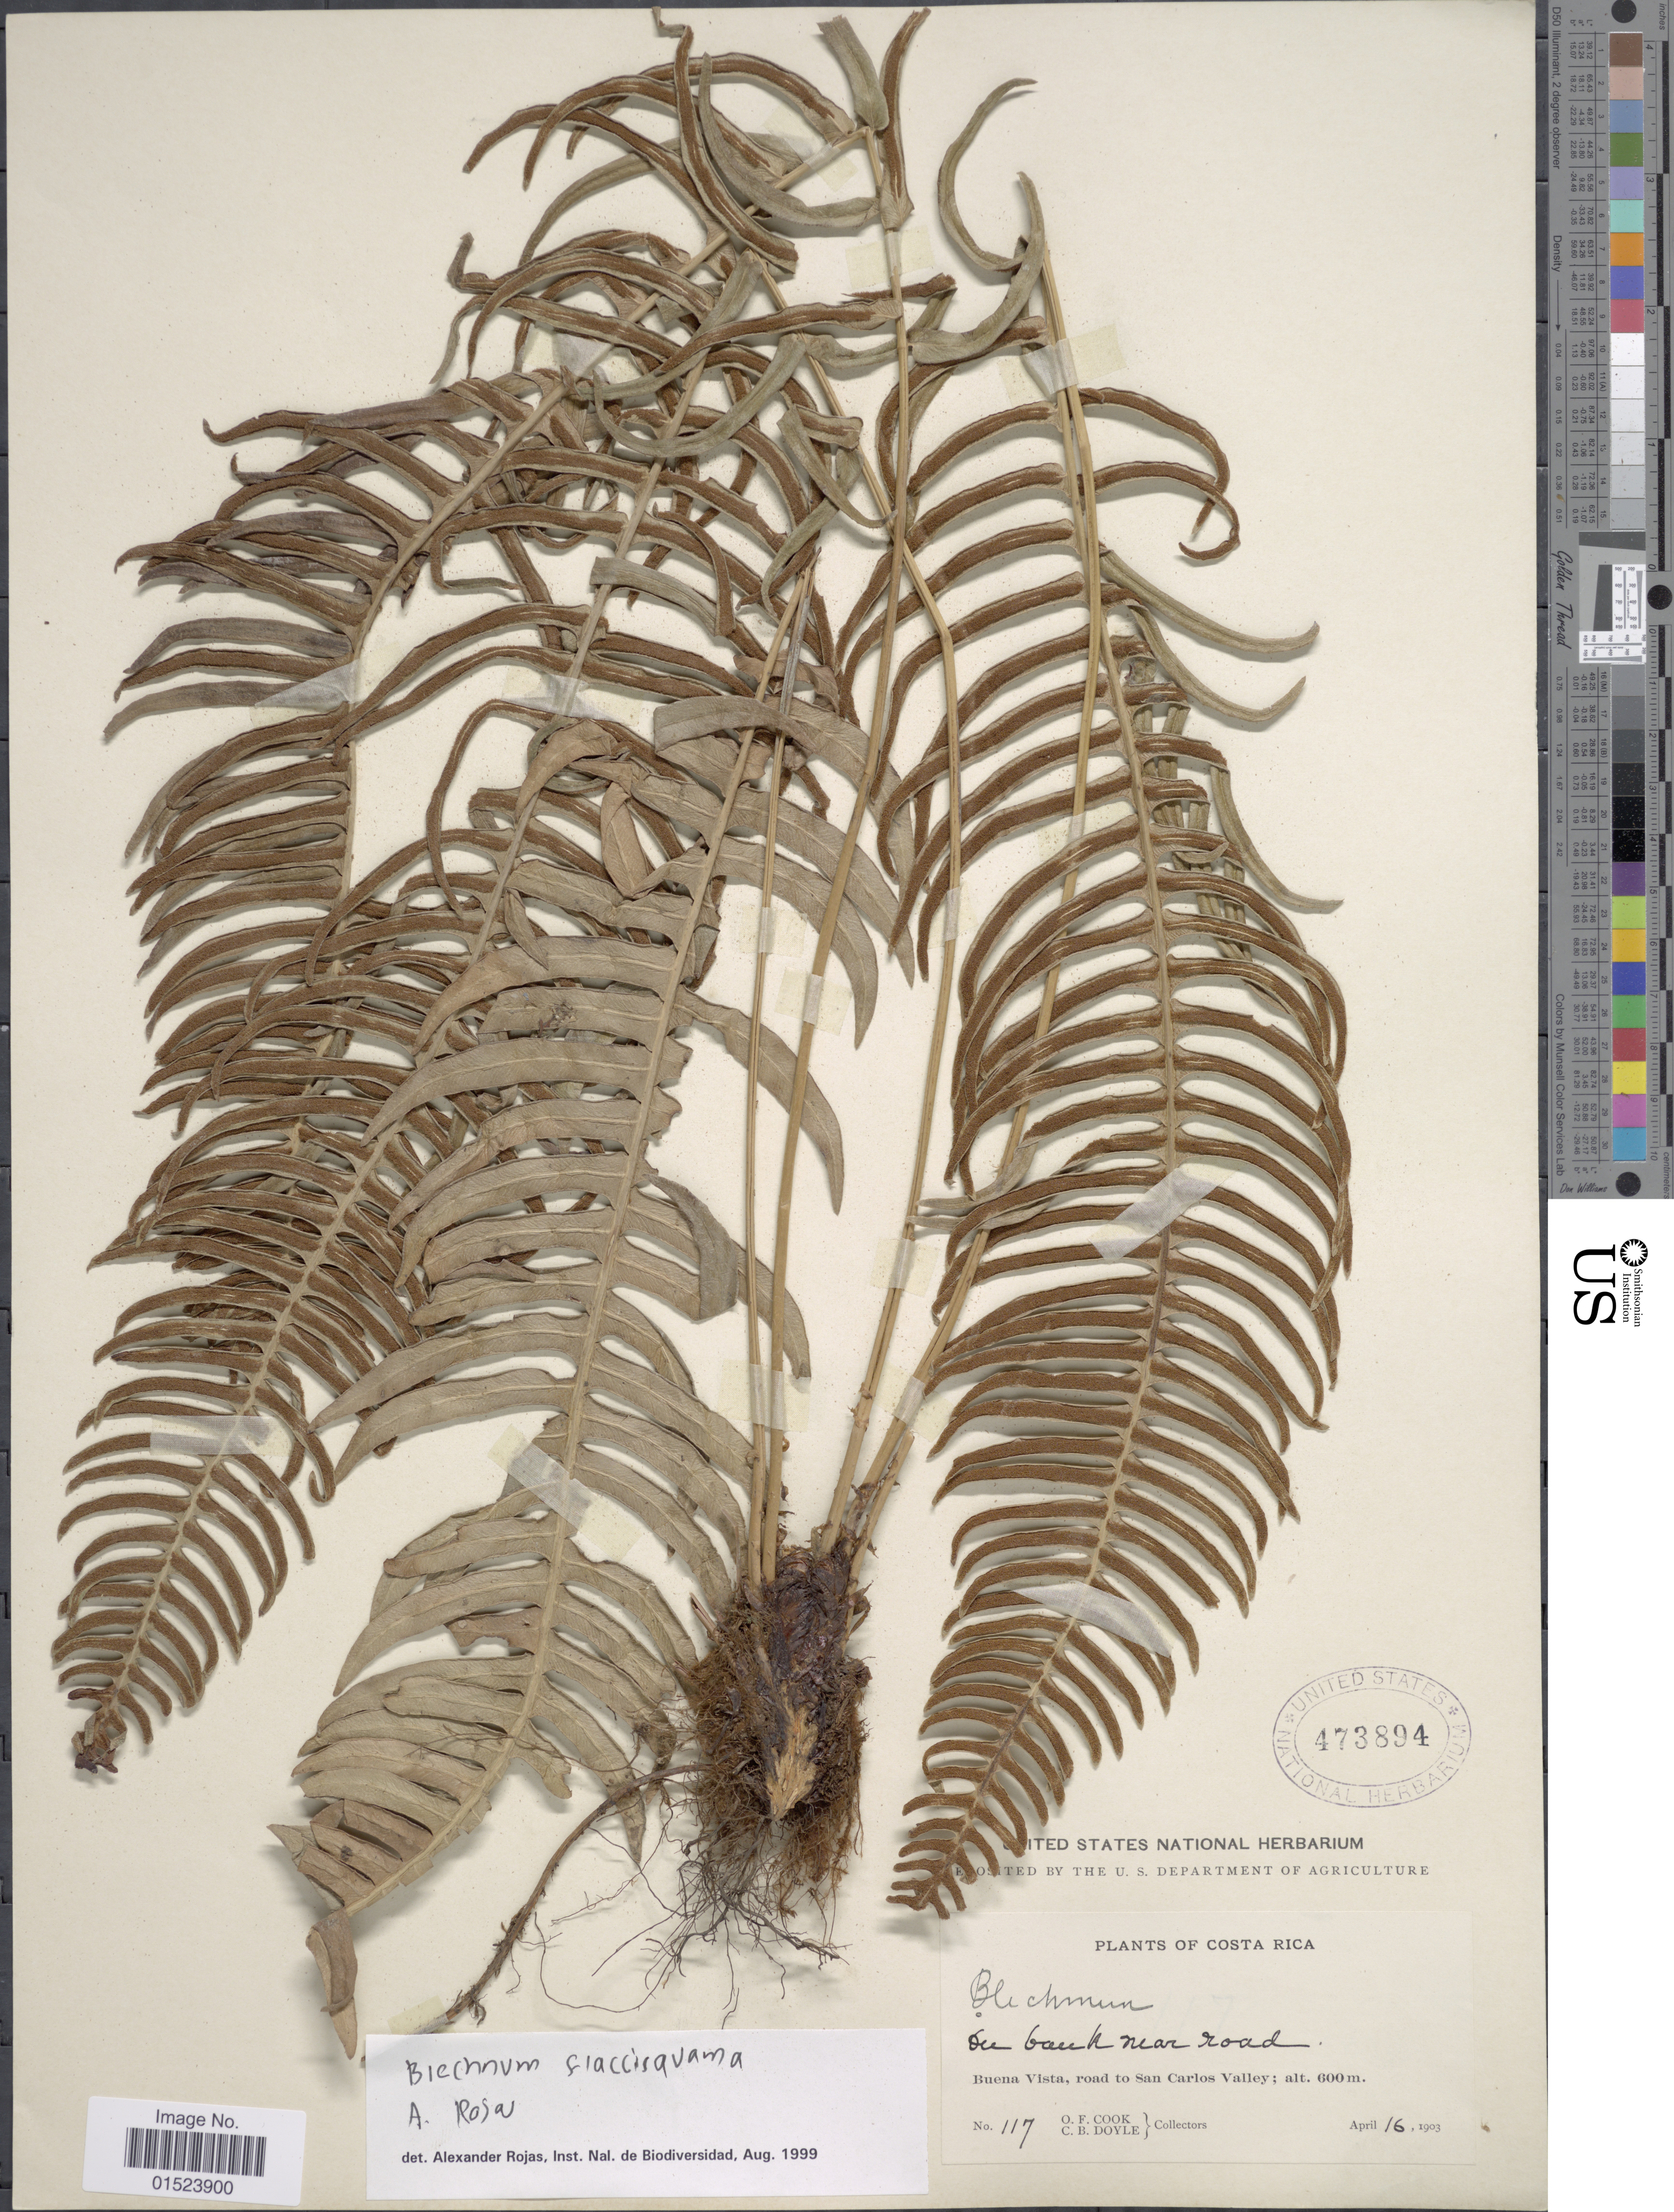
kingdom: Plantae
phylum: Tracheophyta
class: Polypodiopsida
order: Polypodiales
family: Blechnaceae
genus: Blechnum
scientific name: Blechnum flaccisquama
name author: A. Rojas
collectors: O. F. Cook & C. Doyle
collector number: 117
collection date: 1903-04-16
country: Costa Rica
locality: On bank near road, Buena Vista, road to San Carlos Valley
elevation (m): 600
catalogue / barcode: US 473894